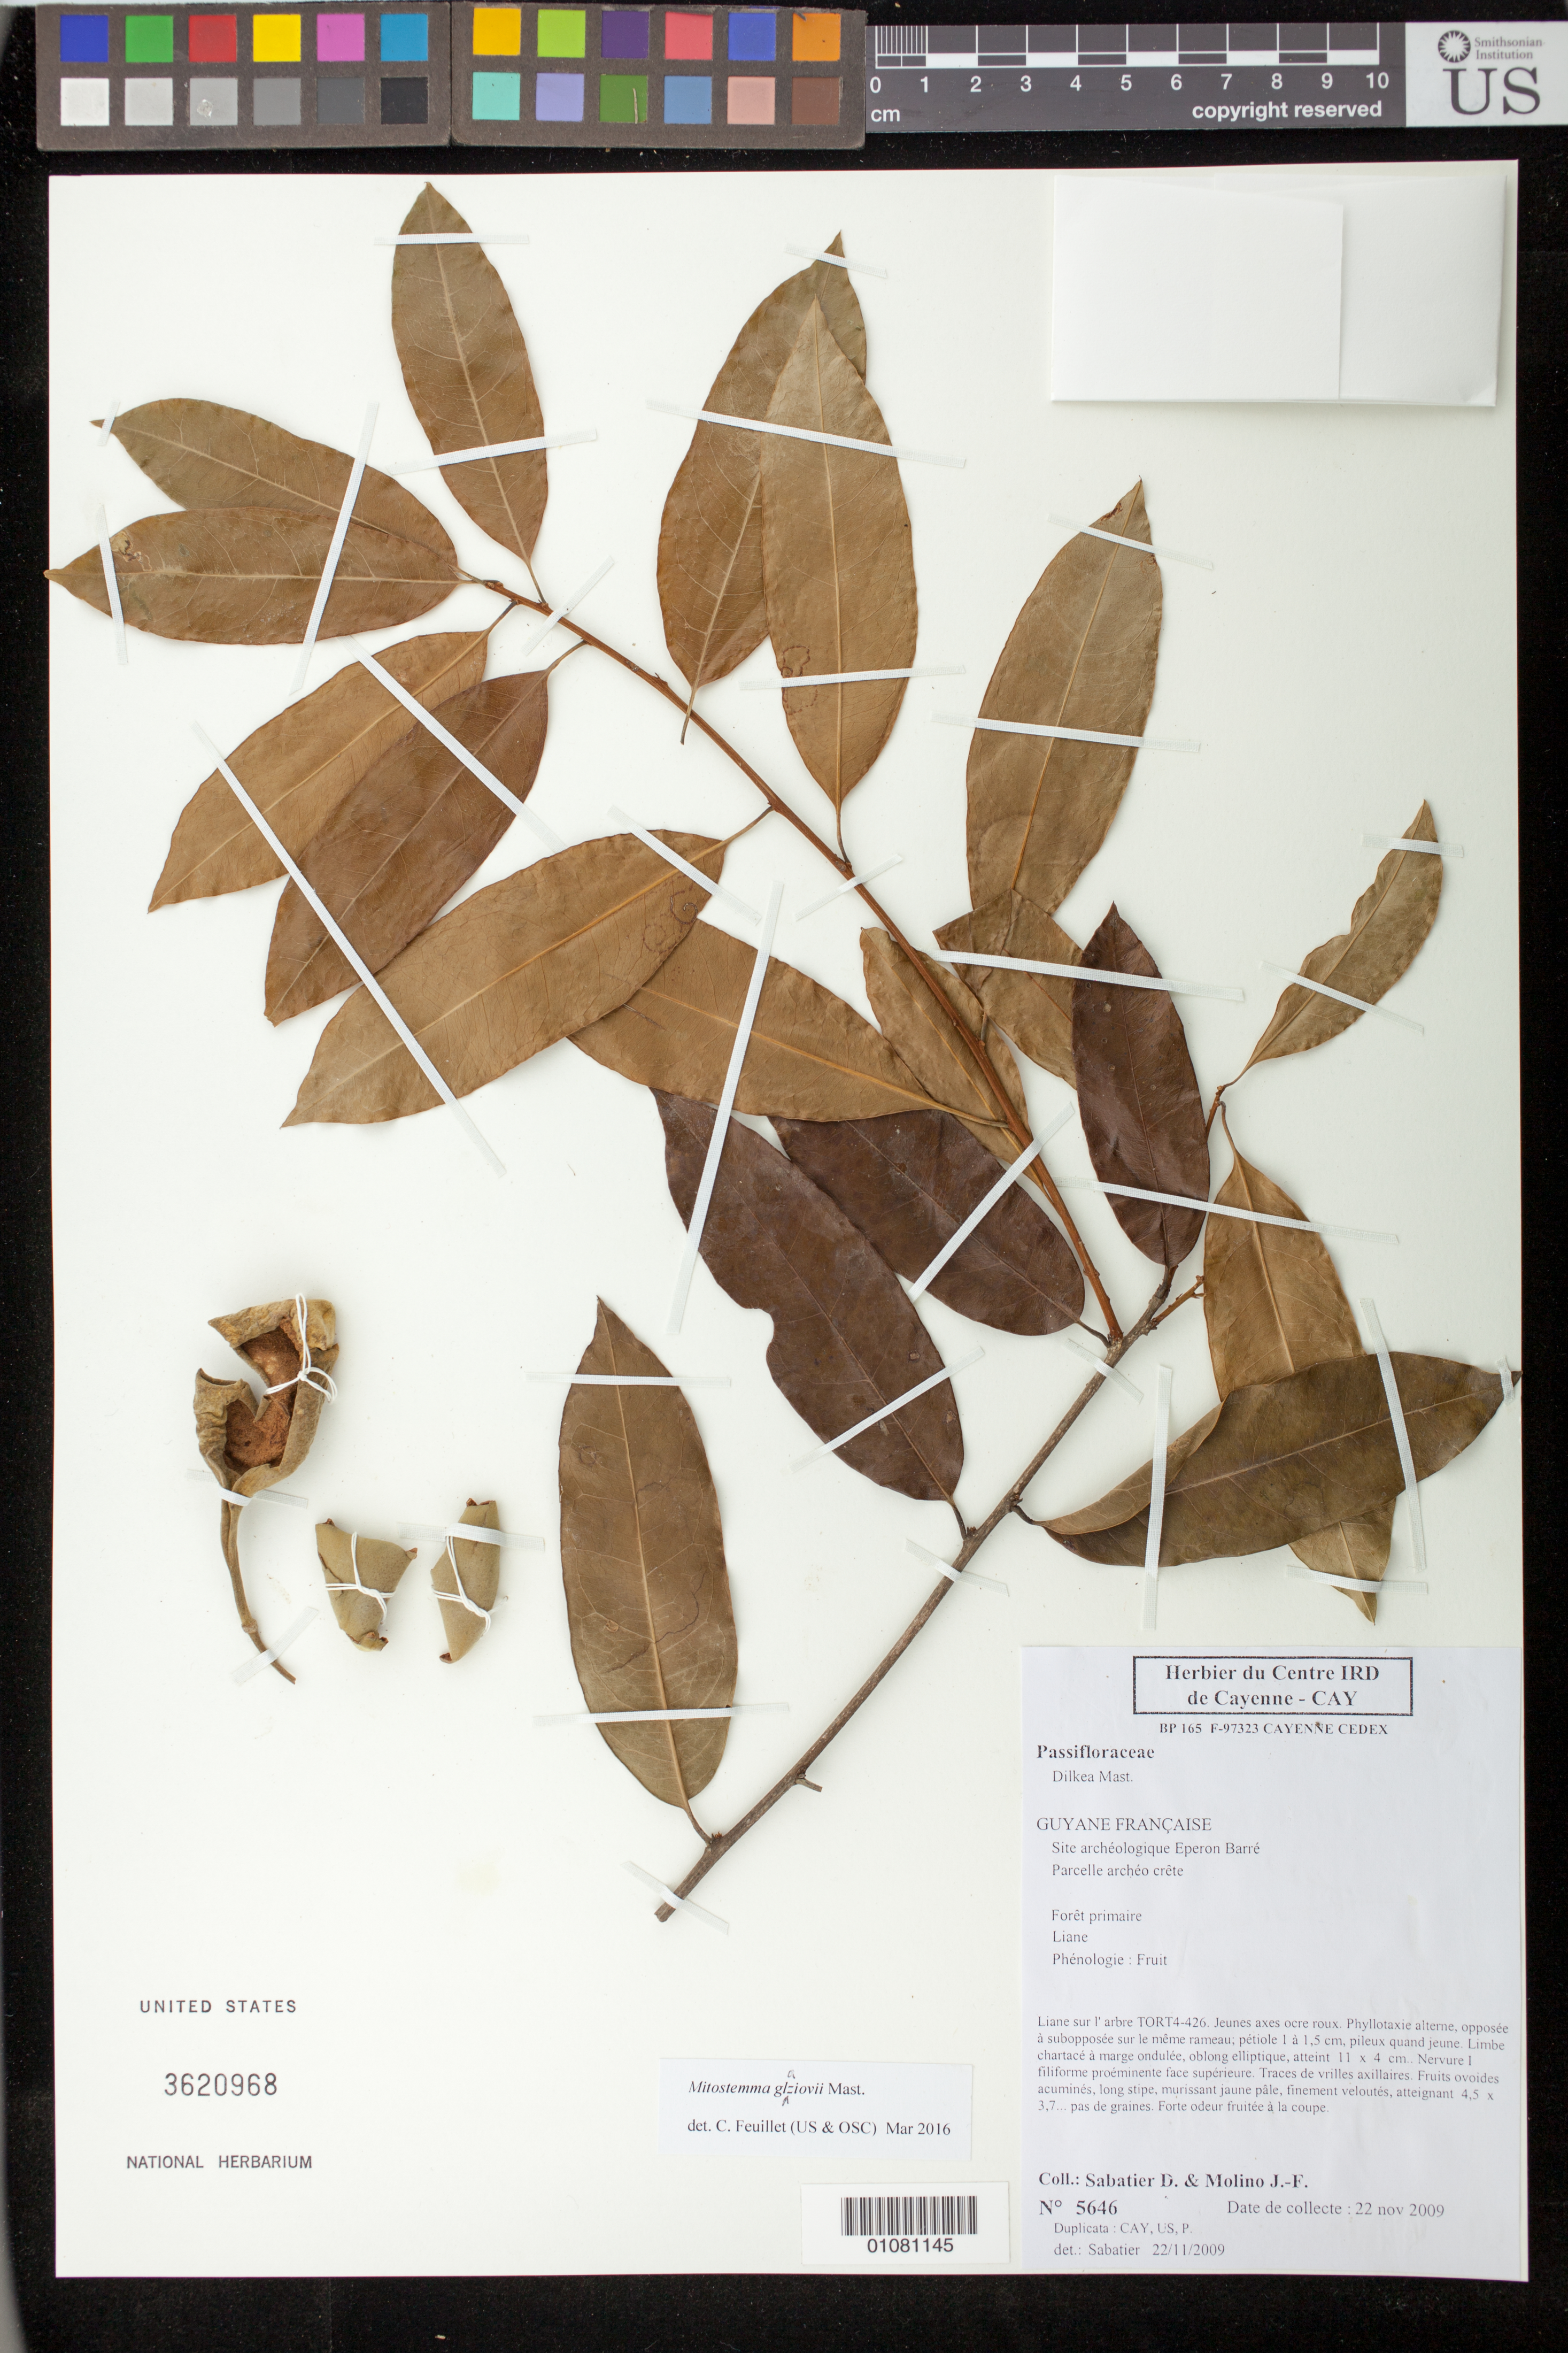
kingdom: Plantae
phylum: Tracheophyta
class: Magnoliopsida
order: Malpighiales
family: Passifloraceae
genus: Mitostemma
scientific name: Mitostemma glaziovii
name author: Mast.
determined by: Feuillet, C.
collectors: D. Sabatier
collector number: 5646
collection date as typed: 22-Nov-09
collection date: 2009-11-22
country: French Guiana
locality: Site archeologique Eperon Barré, parcelle archeo crete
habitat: Foret primaire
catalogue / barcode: US 3620968